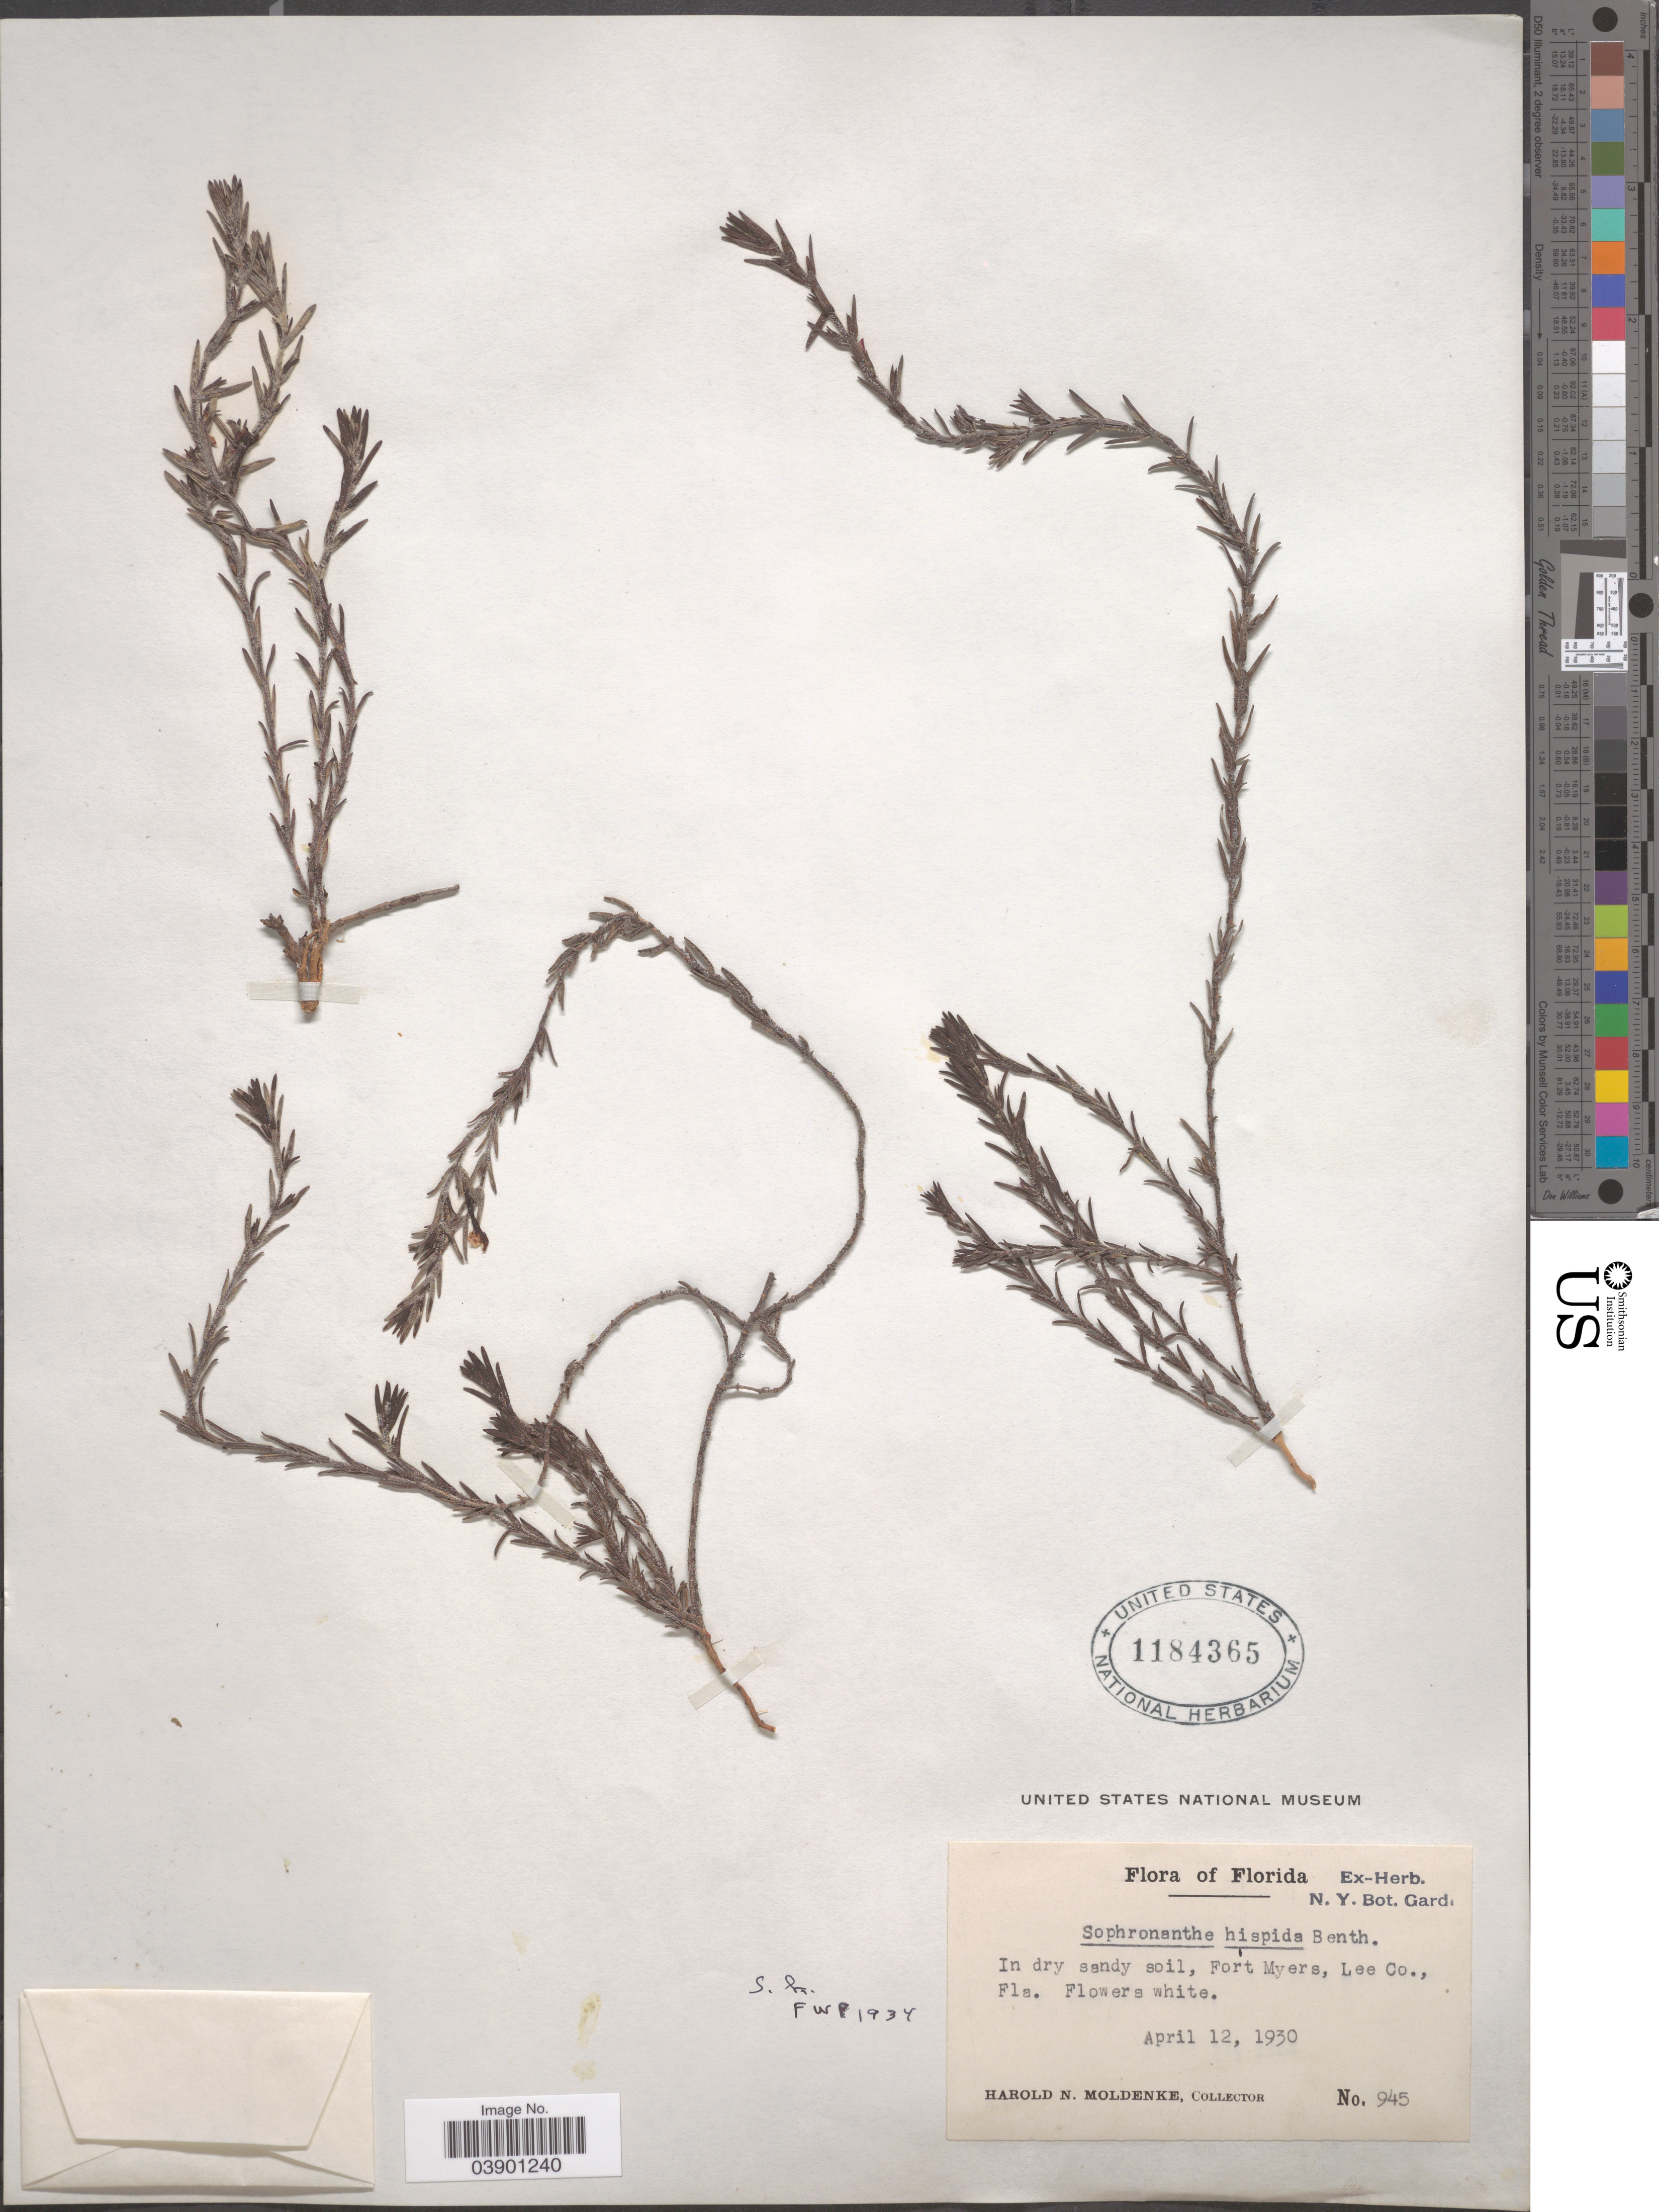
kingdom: Plantae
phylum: Tracheophyta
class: Magnoliopsida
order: Lamiales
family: Plantaginaceae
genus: Sophronanthe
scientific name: Sophronanthe hispida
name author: Benth. ex Lindl.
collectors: H. N. Moldenke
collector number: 945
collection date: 1930-04-12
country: United States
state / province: Florida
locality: Fort Myers, Lee Co.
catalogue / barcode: US 1184365